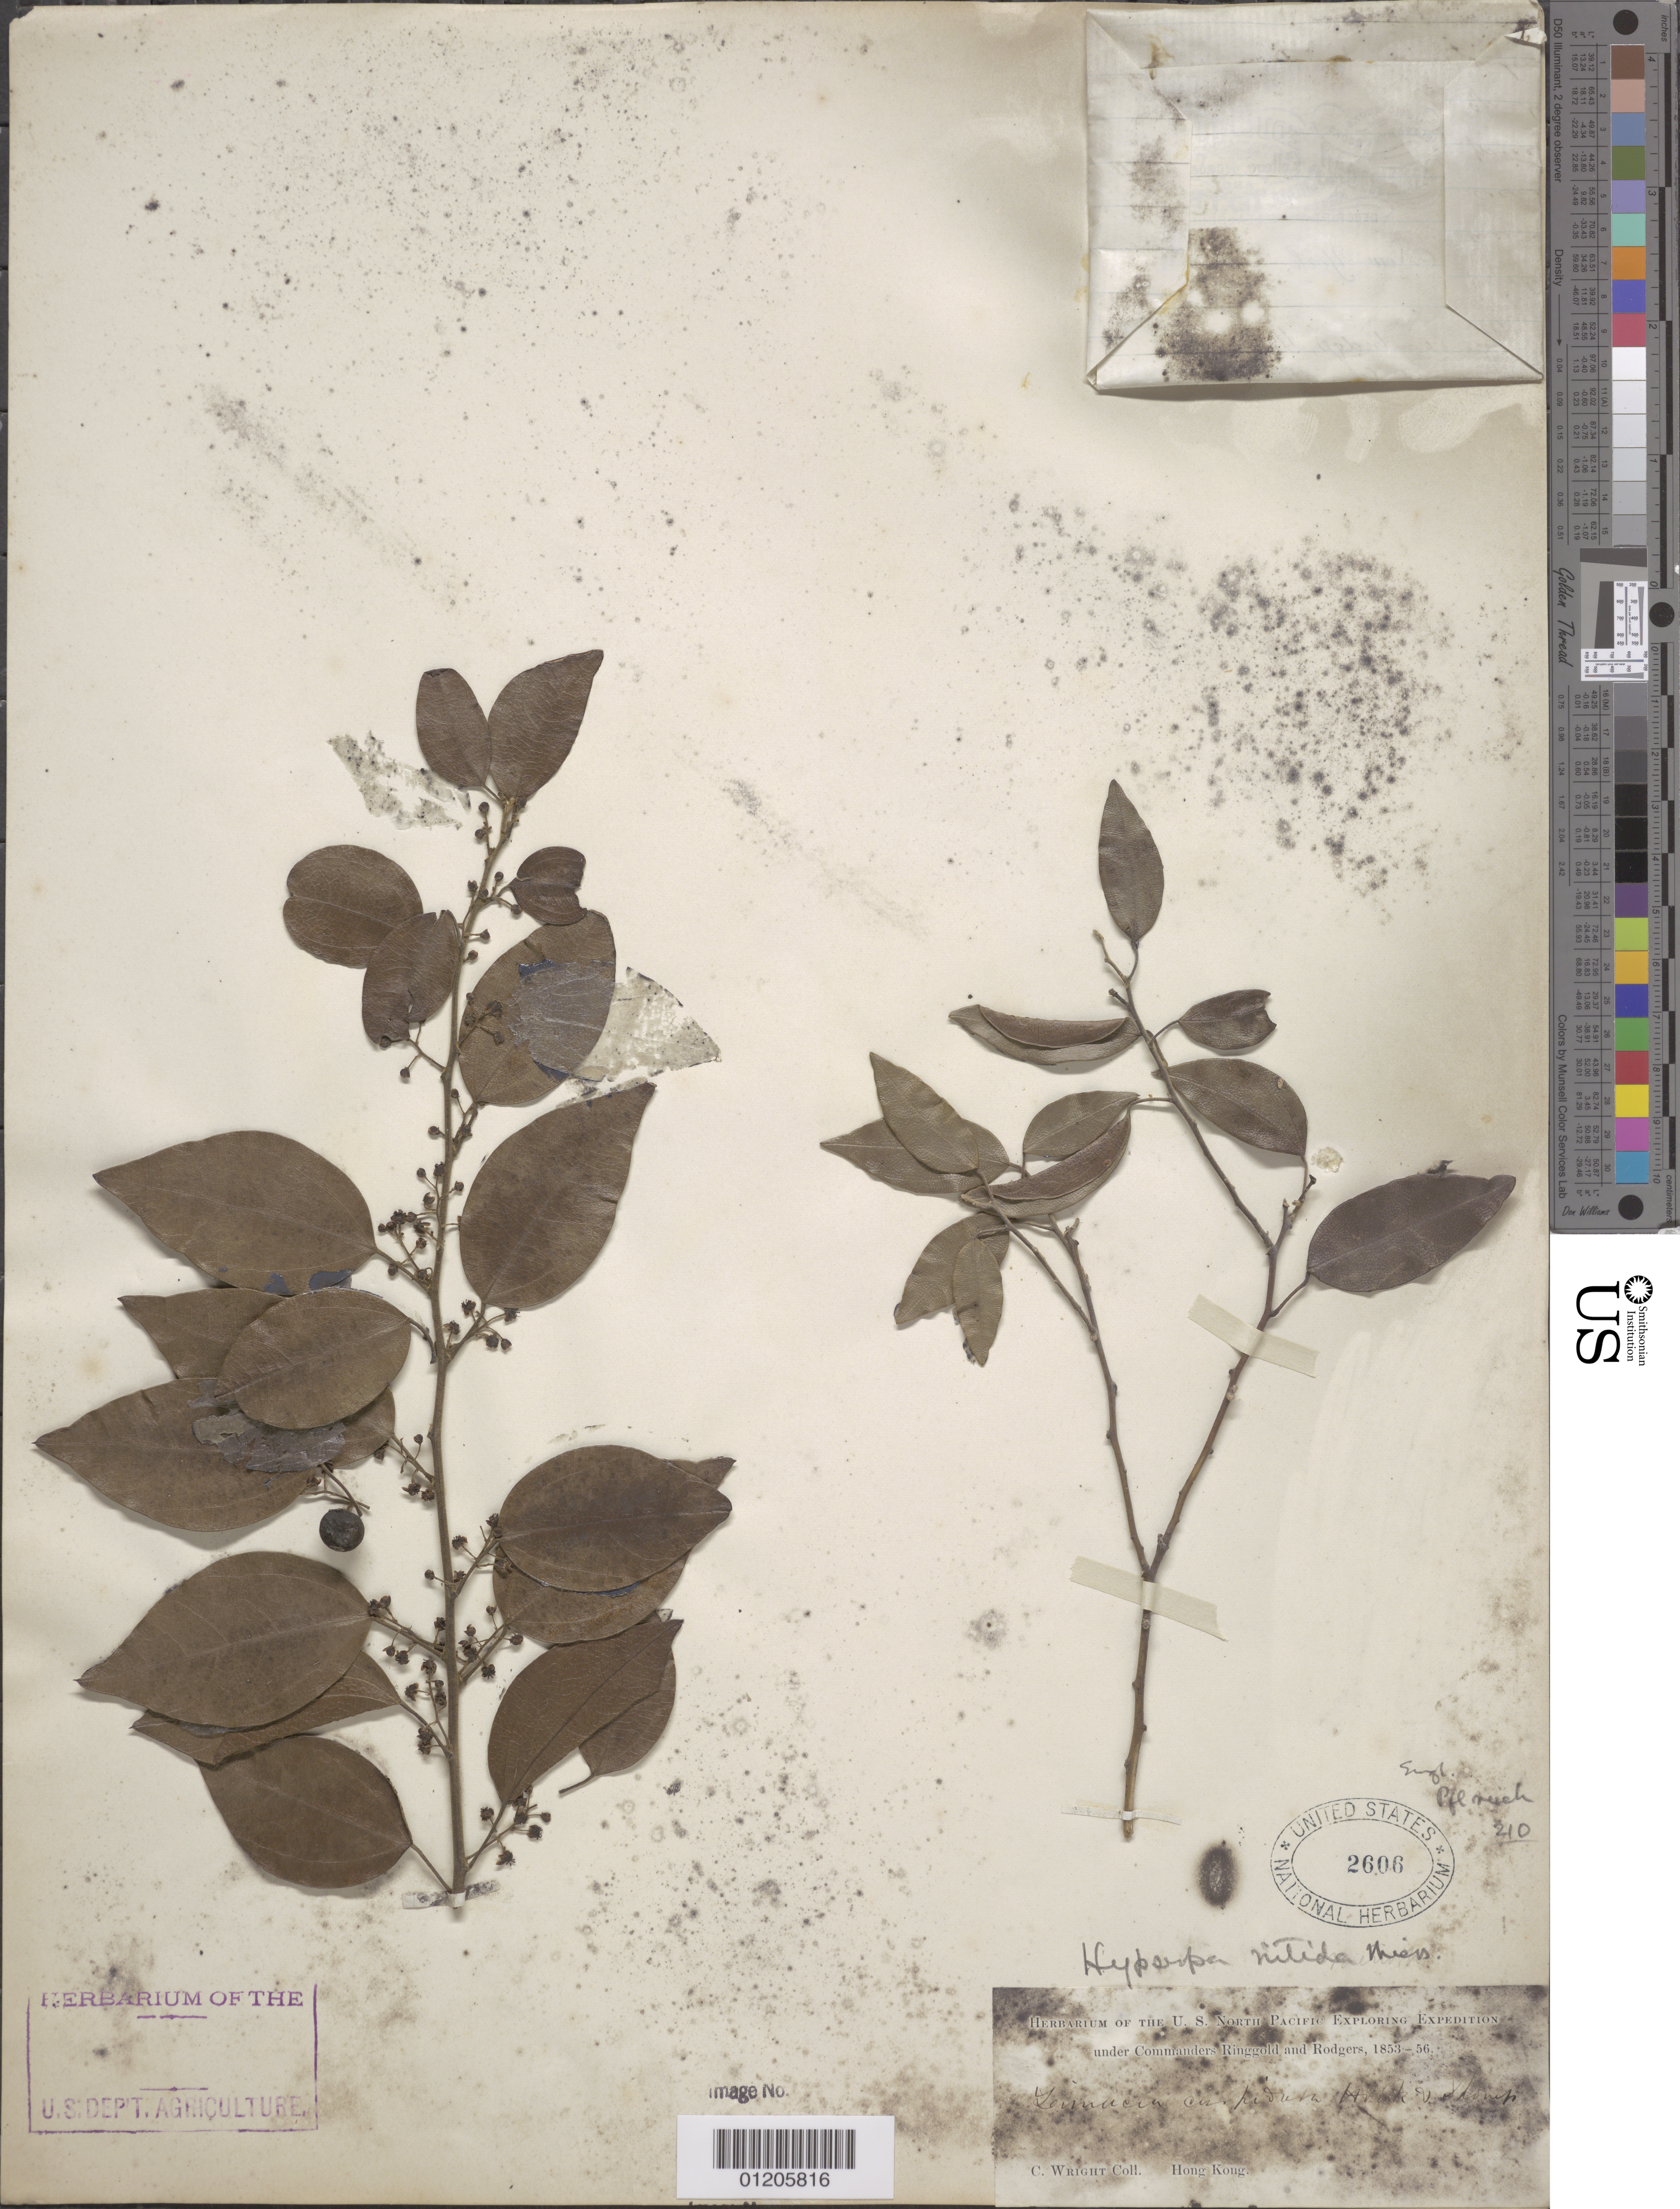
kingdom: Plantae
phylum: Tracheophyta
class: Magnoliopsida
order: Ranunculales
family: Menispermaceae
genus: Hypserpa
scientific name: Hypserpa nitida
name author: Miers ex Benth.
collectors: C. Wright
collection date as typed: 1853 to -- -- 1856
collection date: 1853/1856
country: China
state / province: Hong Kong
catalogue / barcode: US 2606